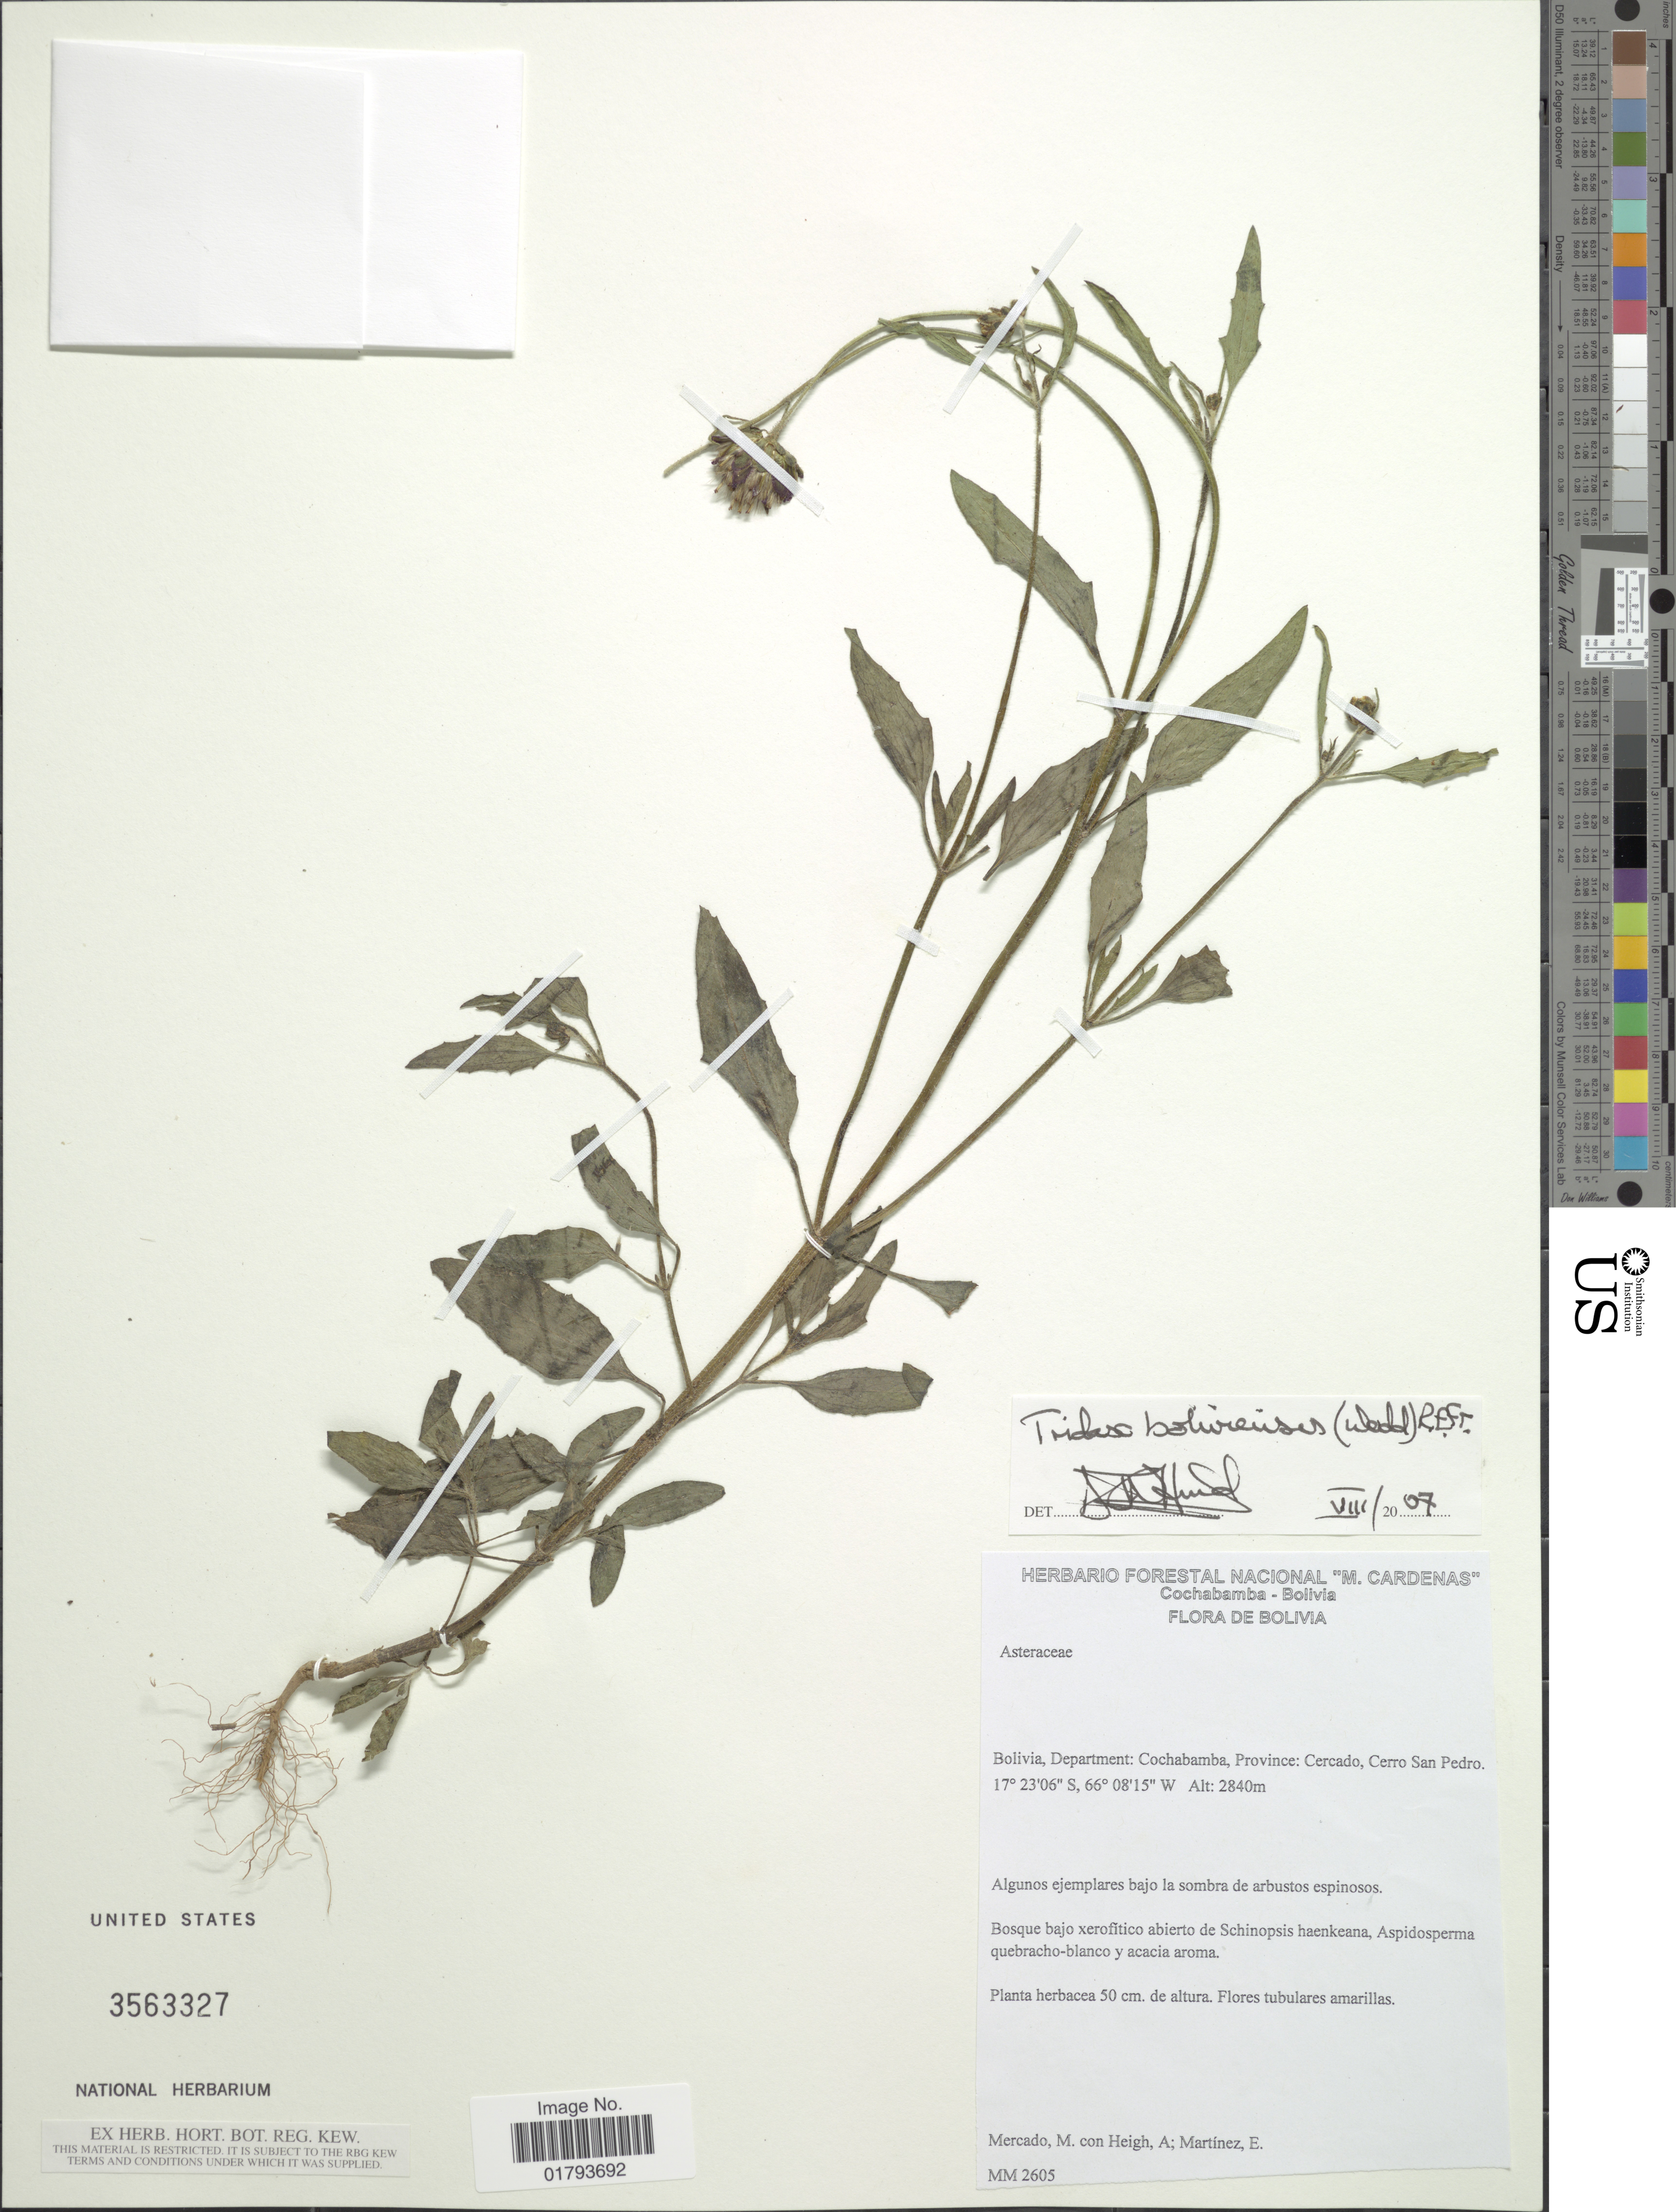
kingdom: Plantae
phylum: Tracheophyta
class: Magnoliopsida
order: Asterales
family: Asteraceae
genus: Tridax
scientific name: Tridax boliviensis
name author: (Wedd.) R.E. Fr.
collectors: M. Mercado, A. Heigh & E. Martínez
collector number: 2605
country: Bolivia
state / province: Cochabamba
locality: Province: Cercado, Cerro San Pedro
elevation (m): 2840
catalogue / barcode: US 3563327